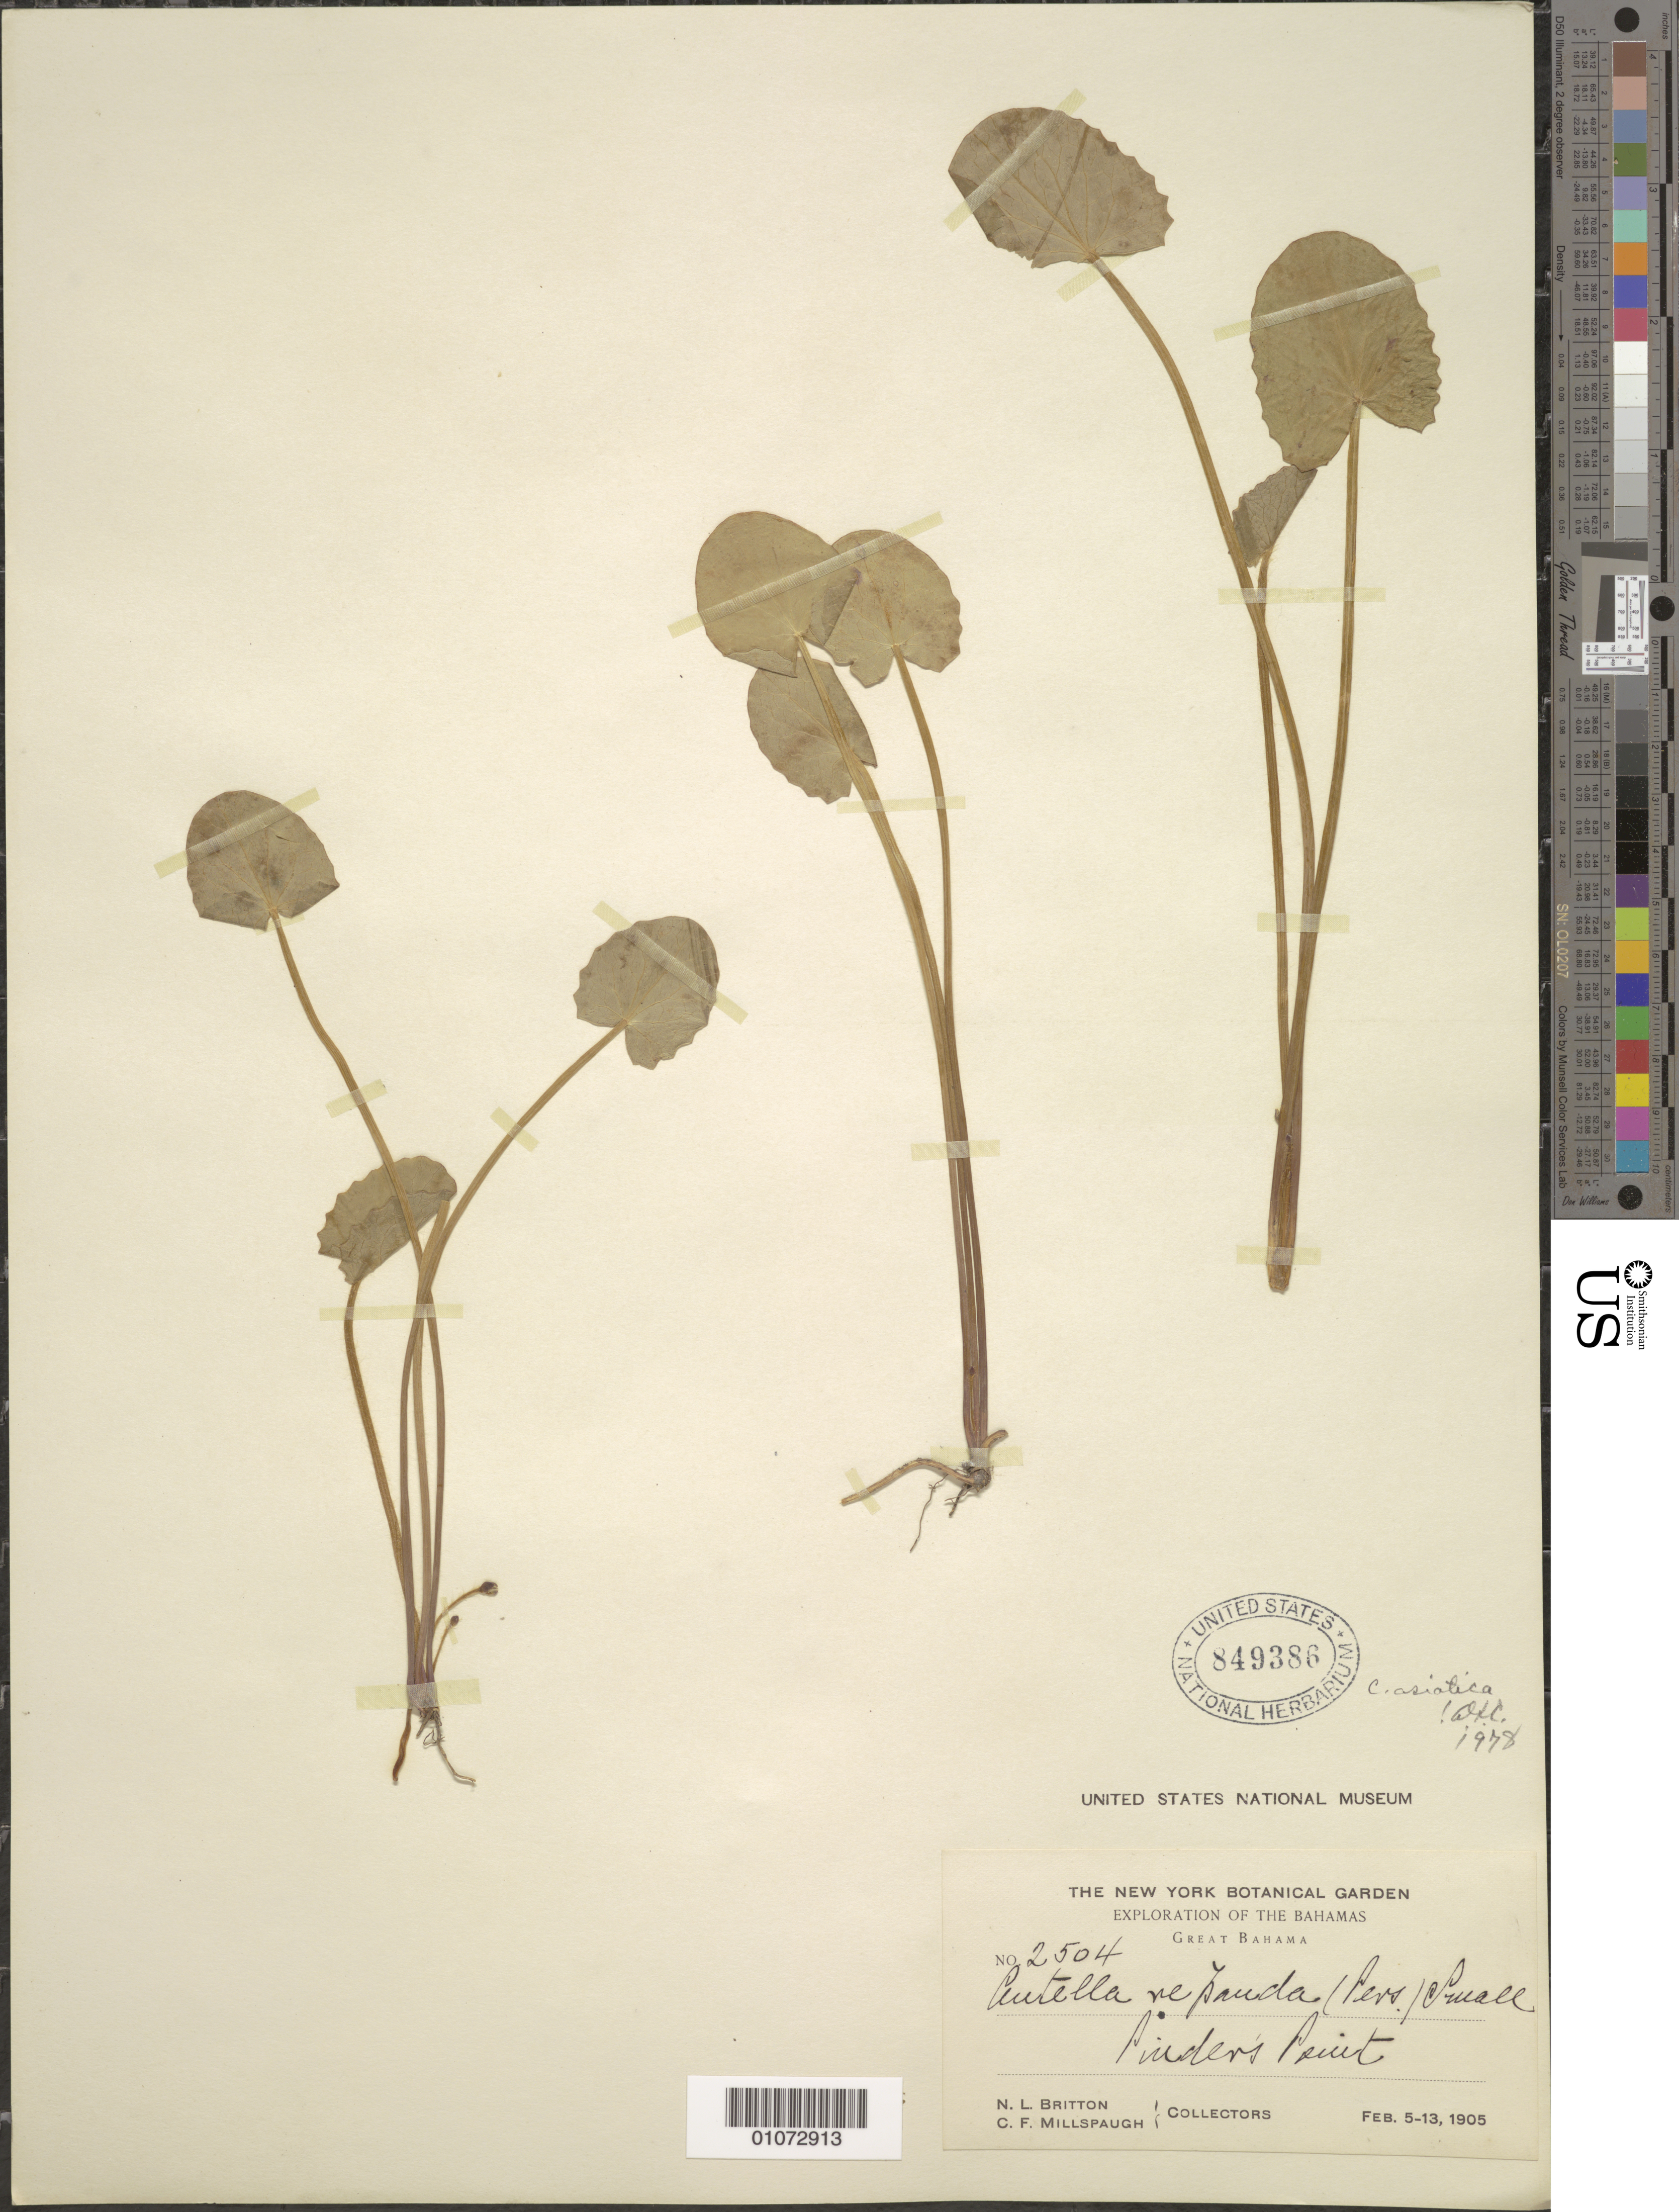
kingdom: Plantae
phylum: Tracheophyta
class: Magnoliopsida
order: Apiales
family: Apiaceae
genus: Centella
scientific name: Centella asiatica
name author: (L.) Urb.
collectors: N. Britton & C. F. Millspaugh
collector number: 2504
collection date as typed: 05 Feb 1905 to 13 Feb 1905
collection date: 1905-02-05/1905-02-13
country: Bahamas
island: Great Bahama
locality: Pinder's Point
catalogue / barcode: US 849386